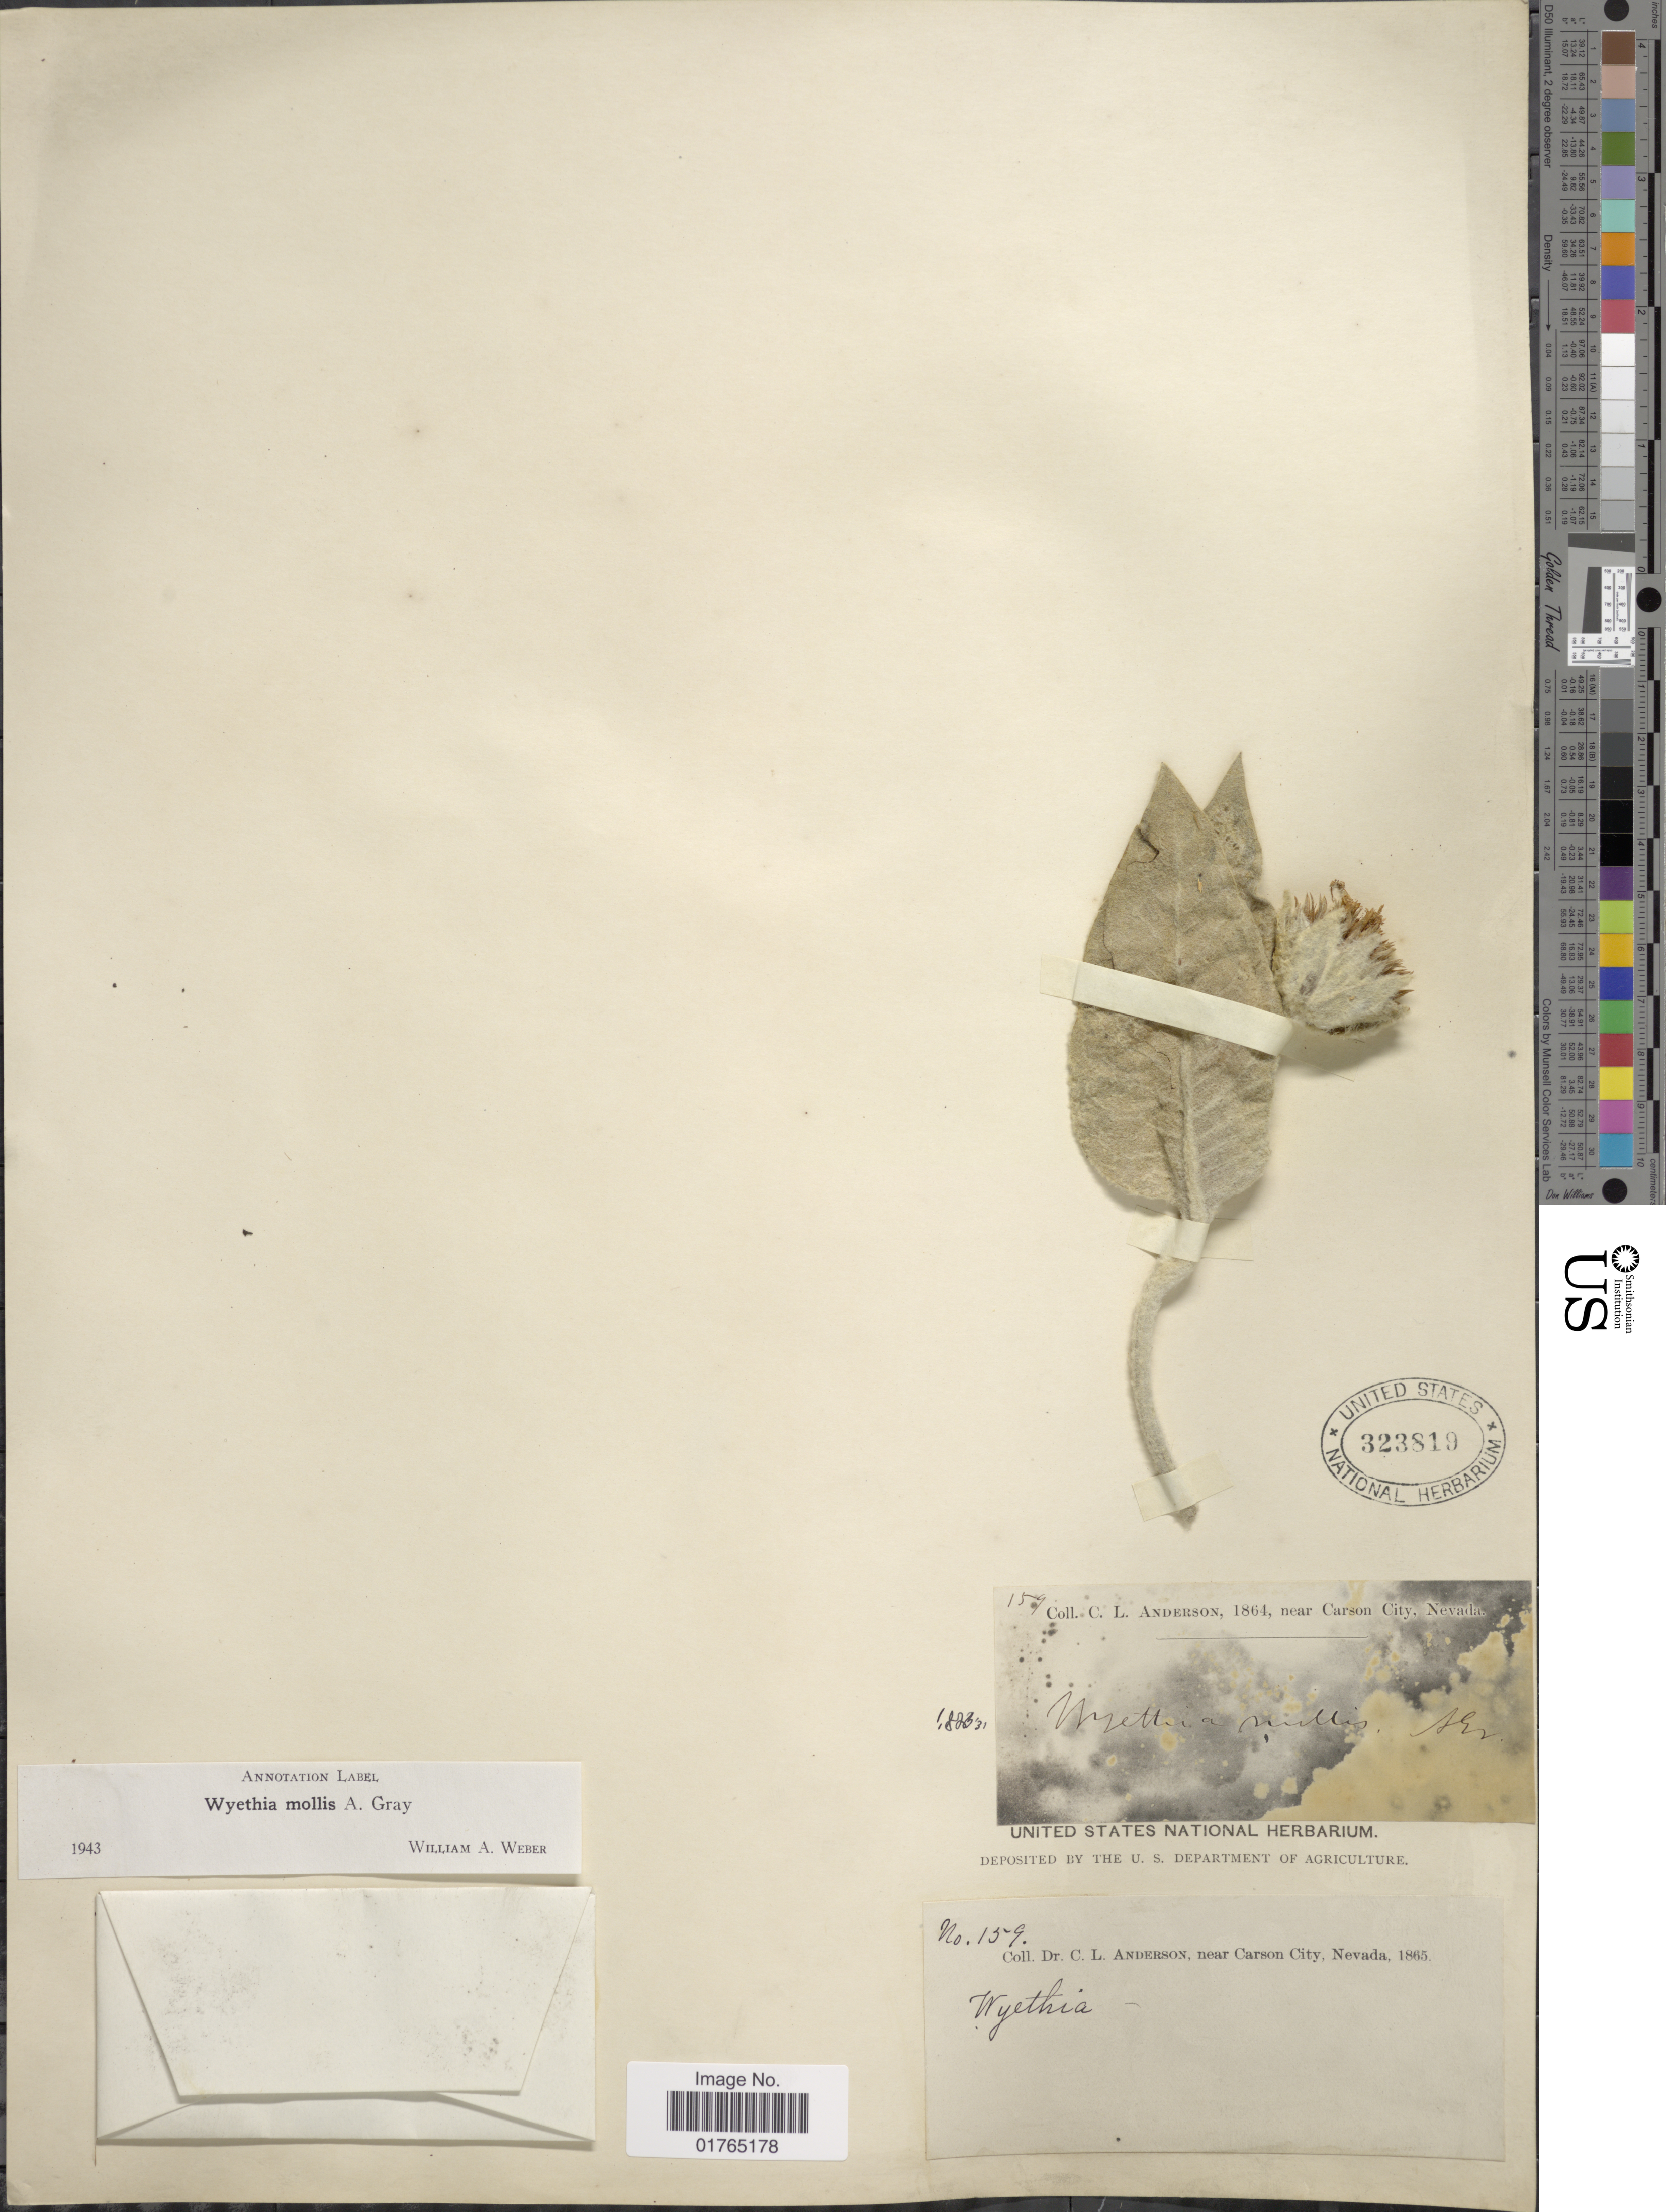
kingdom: Plantae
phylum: Tracheophyta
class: Magnoliopsida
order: Asterales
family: Asteraceae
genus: Wyethia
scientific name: Wyethia mollis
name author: A. Gray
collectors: C. L. Anderson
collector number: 159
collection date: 1865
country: United States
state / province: Nevada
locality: Near Carson City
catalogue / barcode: US 323819